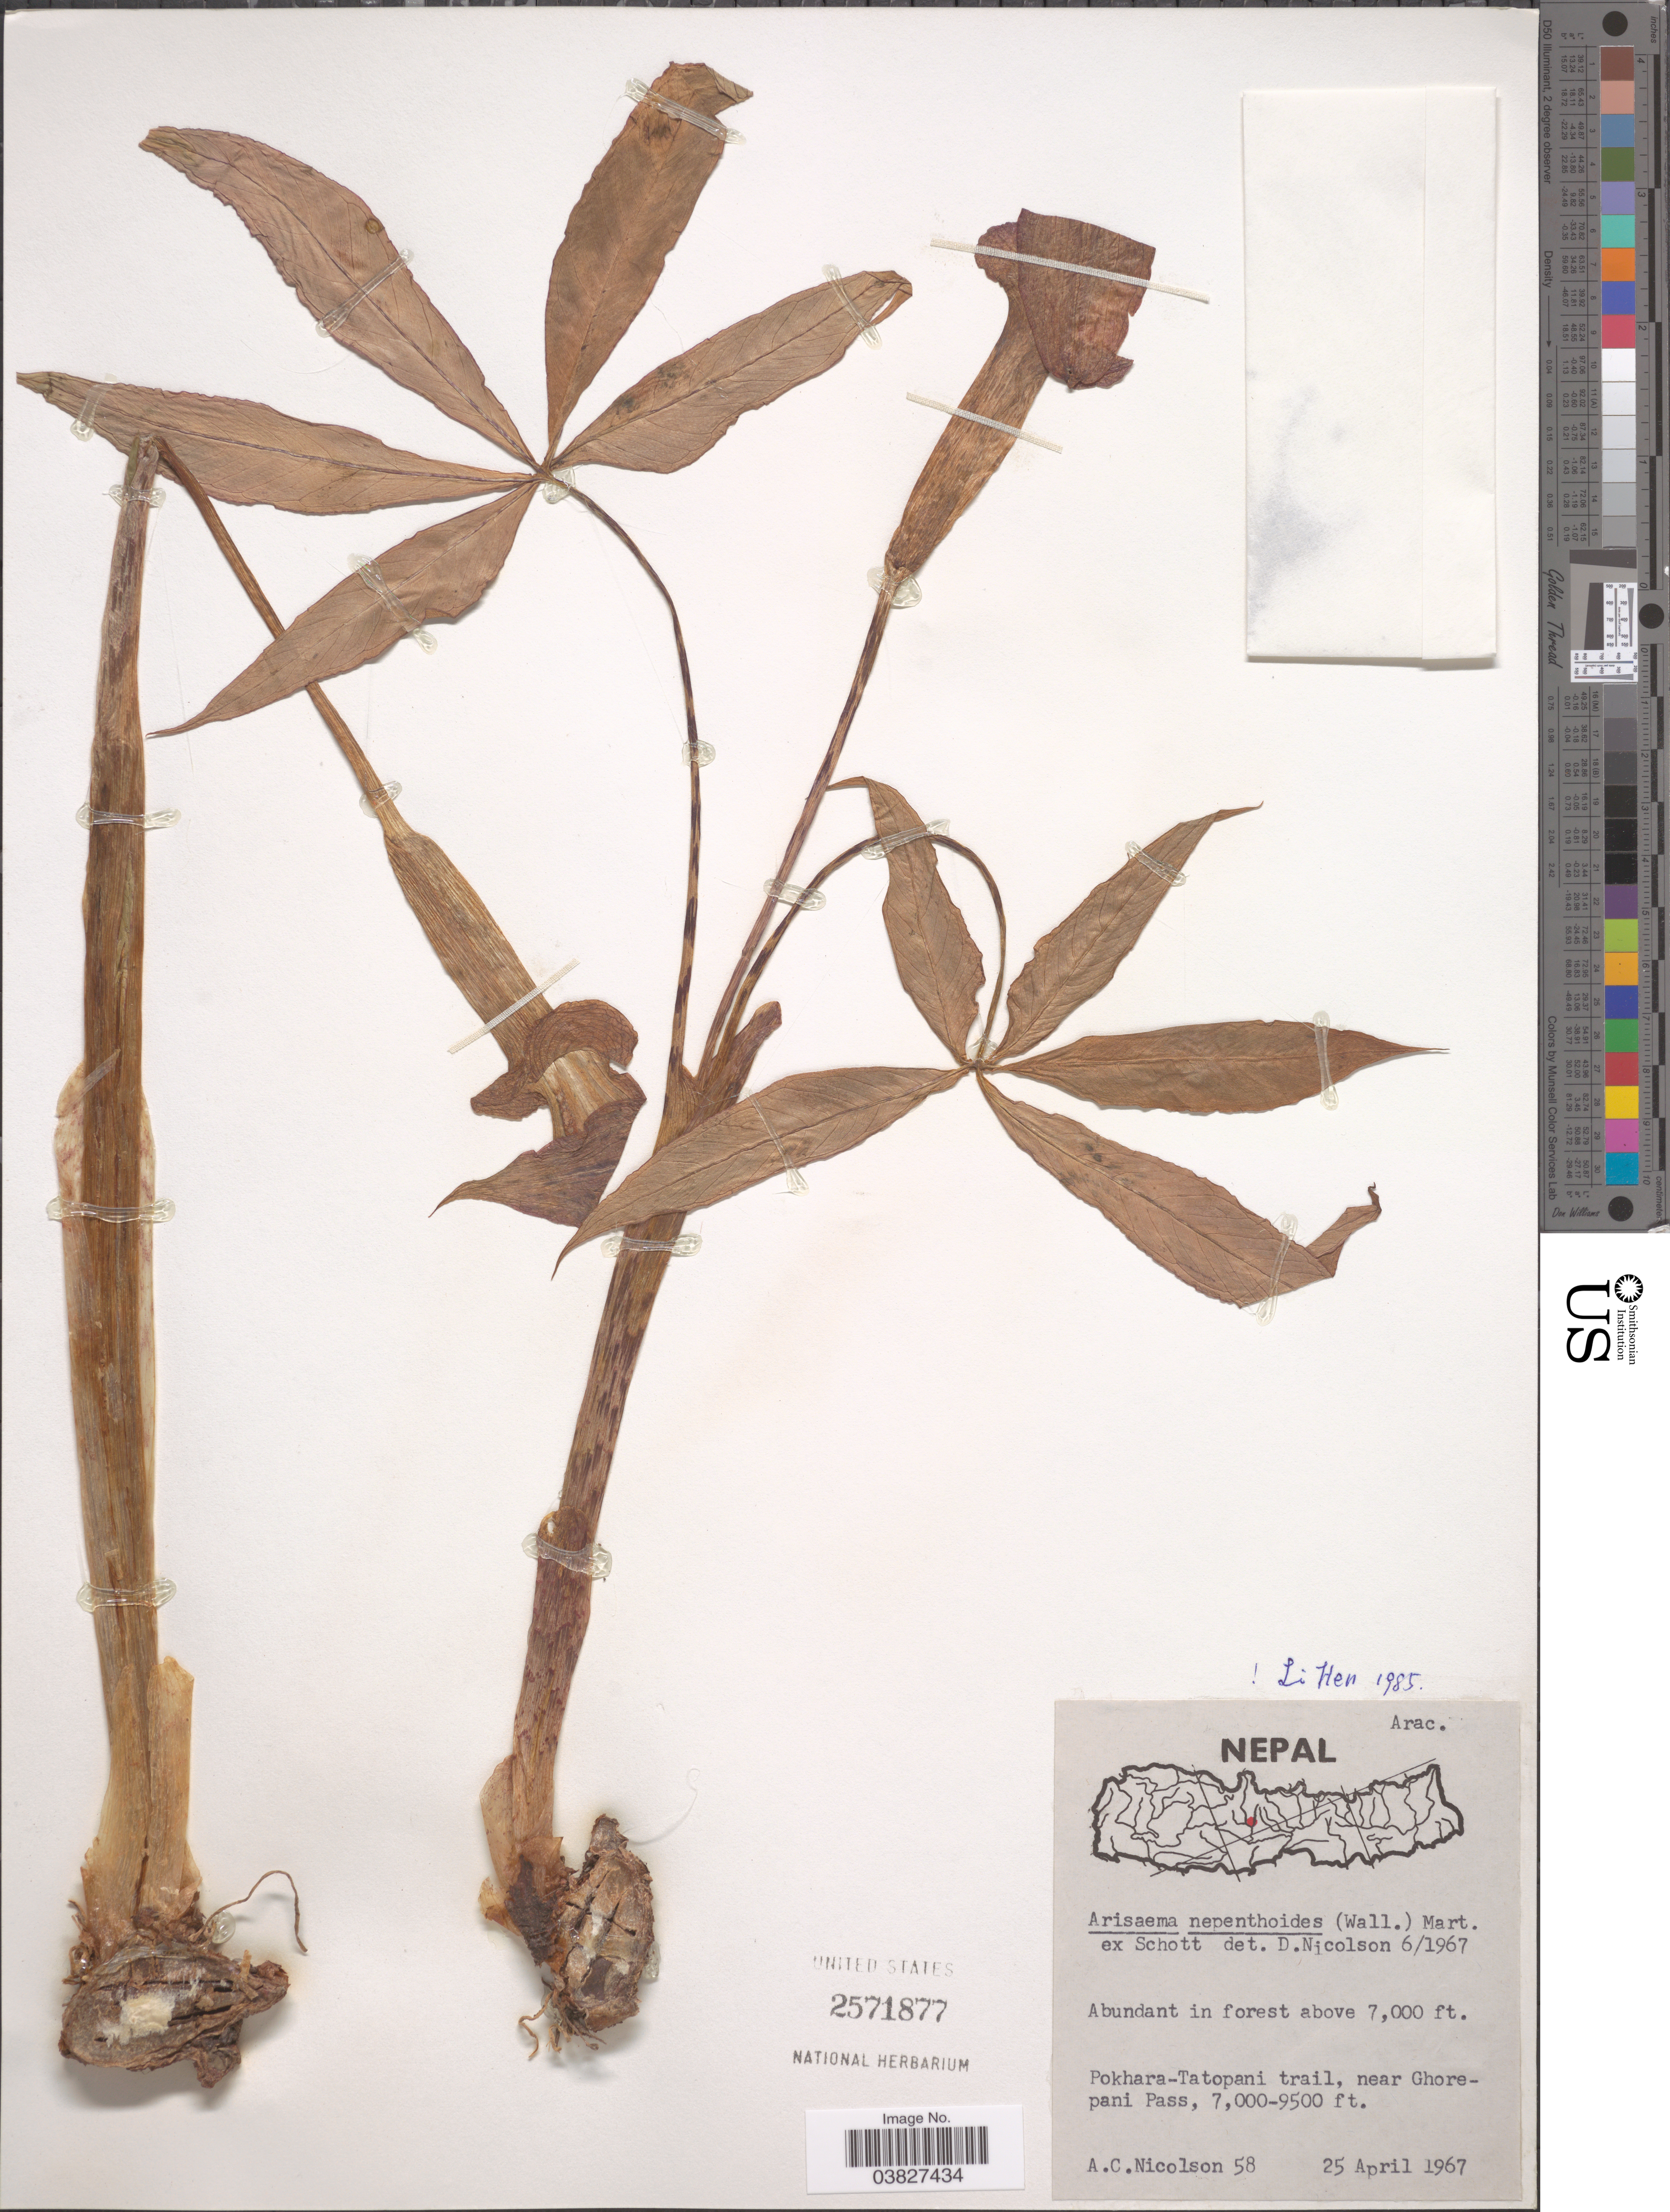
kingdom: Plantae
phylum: Tracheophyta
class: Liliopsida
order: Alismatales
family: Araceae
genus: Arisaema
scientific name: Arisaema nepenthoides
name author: (Wall.) Mart.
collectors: A. C. Nicolson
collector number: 58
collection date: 1967-04-25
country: Nepal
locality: Pokhara-Tatopani trail, near Ghorepani Pass.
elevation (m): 2134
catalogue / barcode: US 2571877